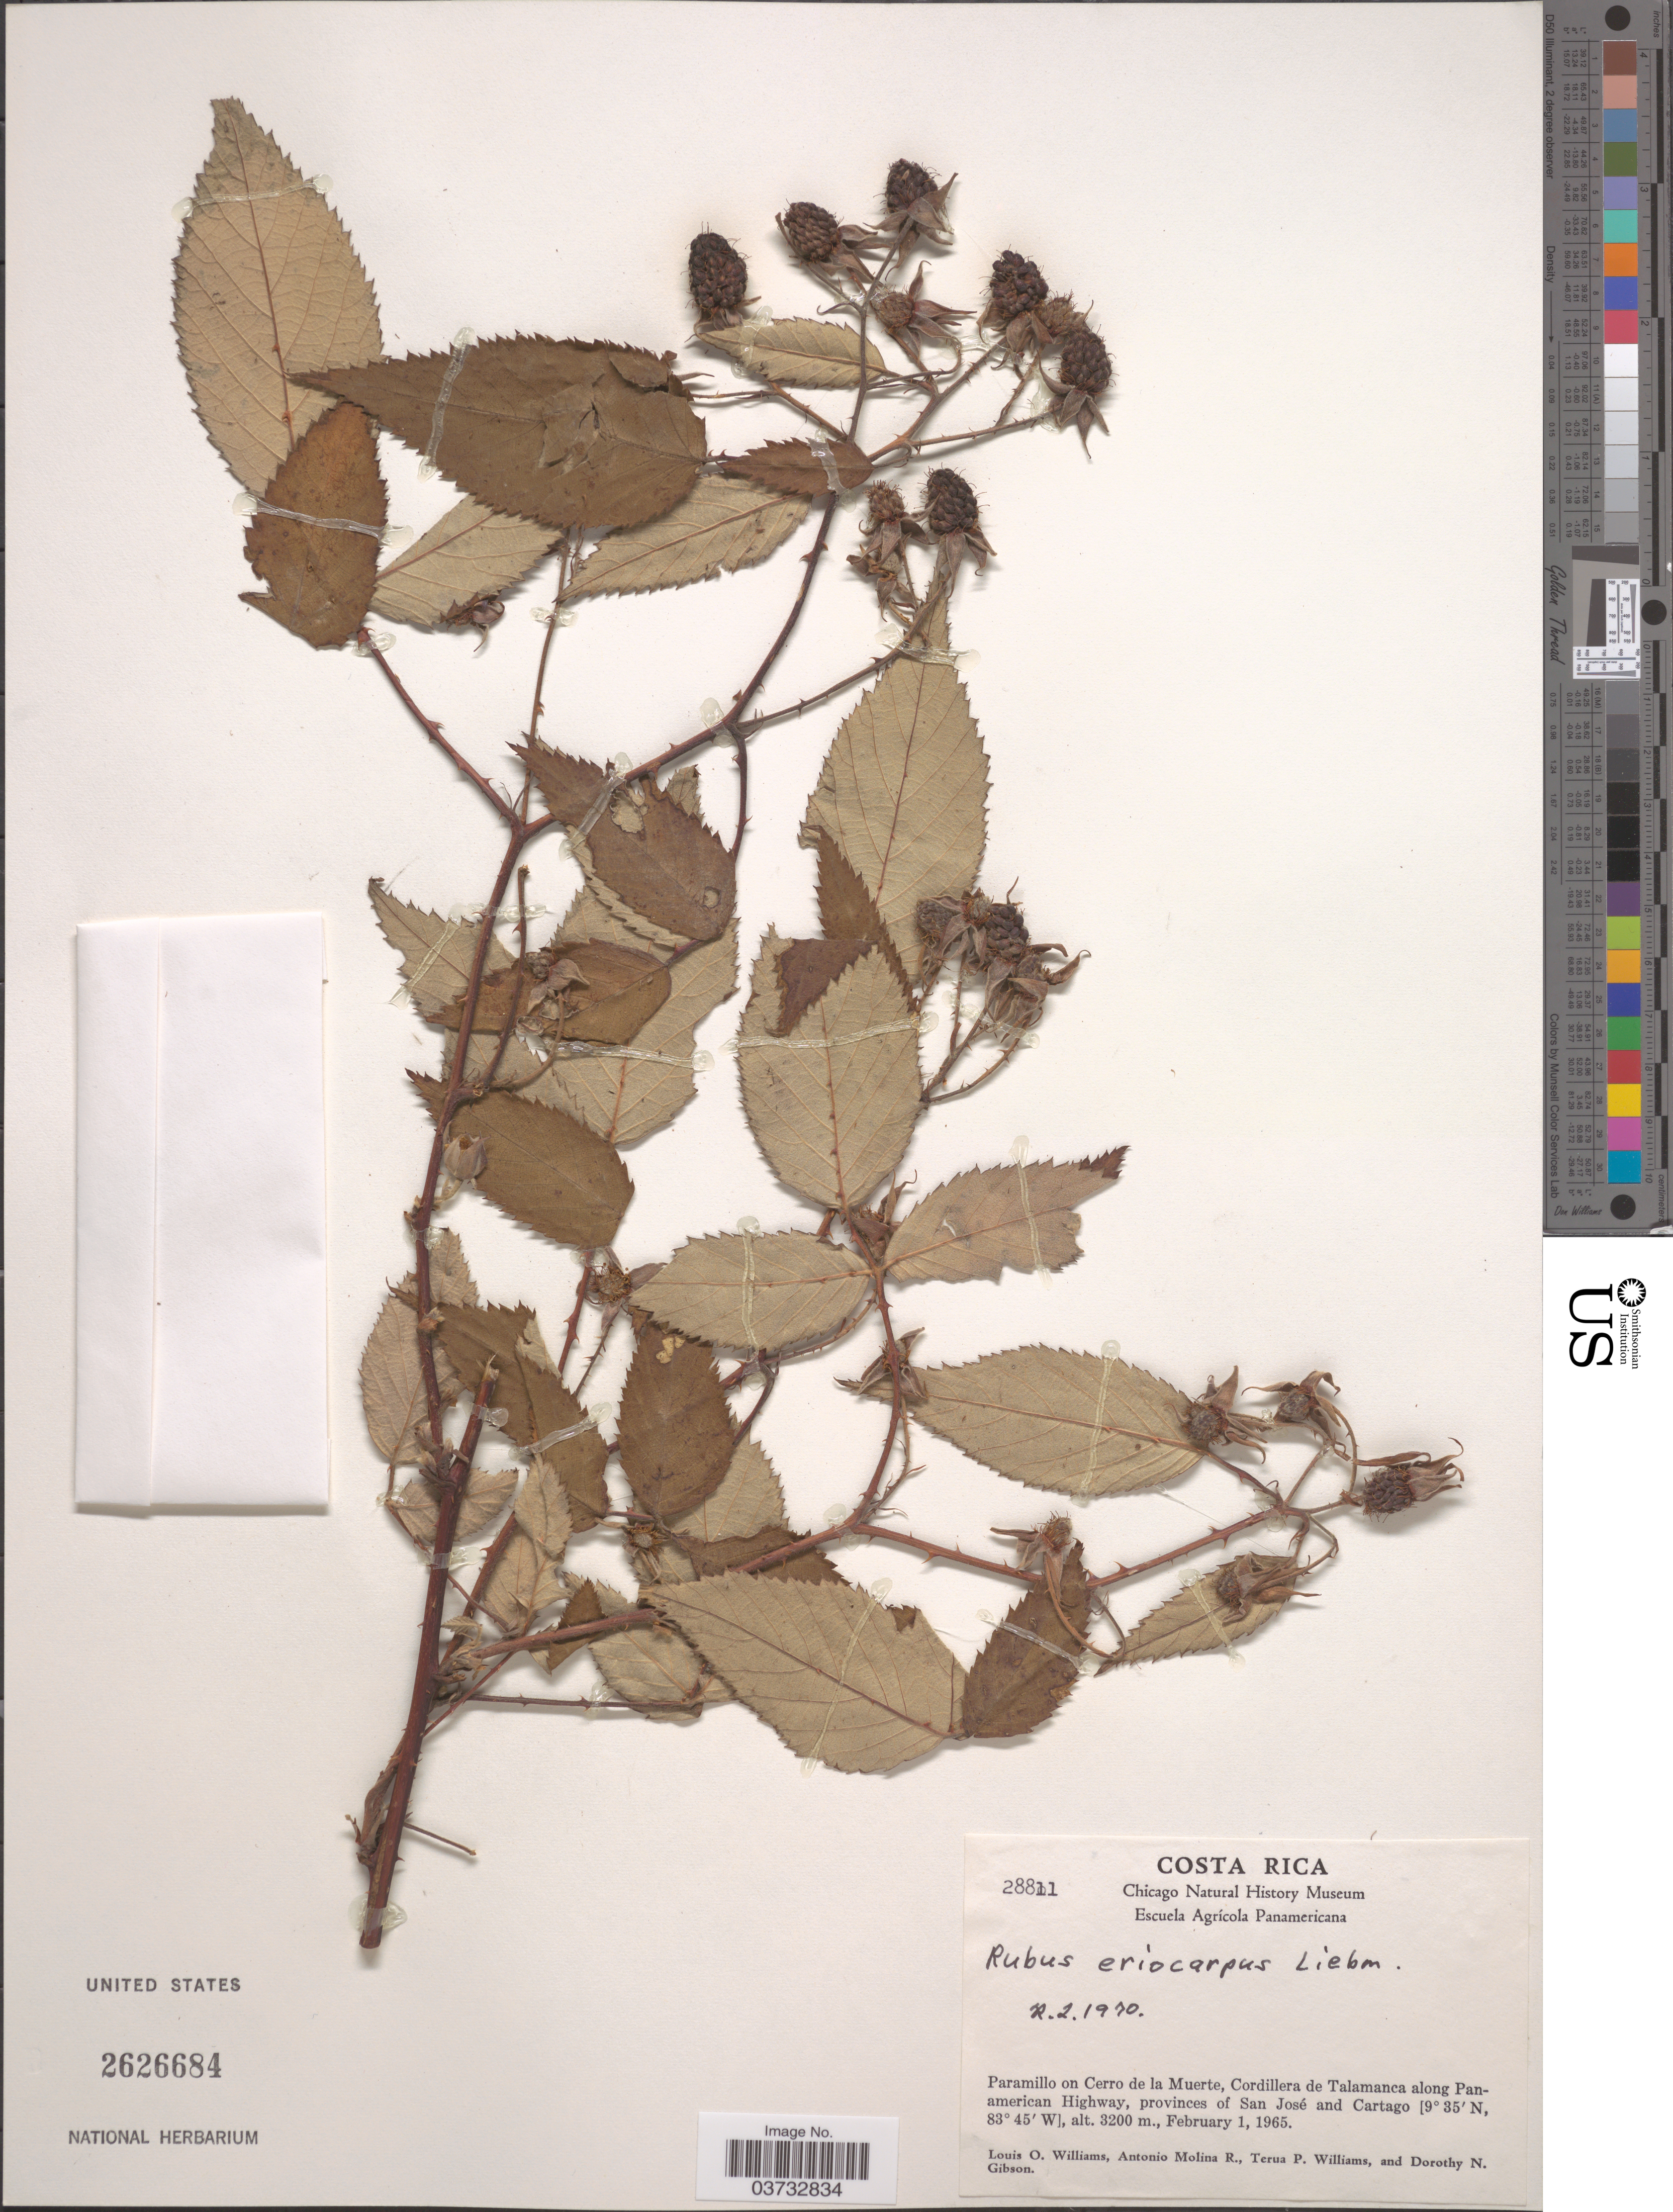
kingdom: Plantae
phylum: Tracheophyta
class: Magnoliopsida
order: Rosales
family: Rosaceae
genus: Rubus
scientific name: Rubus eriocarpus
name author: Liebm.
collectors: L. O. Williams, A. Molina R., T. Williams & D. N. Gibson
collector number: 28811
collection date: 1965-02-01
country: Costa Rica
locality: Paramillo on Cerro de la Muerte, Cordillera de Talamanca along Panamerican Highway, provices of San José and Cartago.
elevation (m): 3200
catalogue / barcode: US 2626684